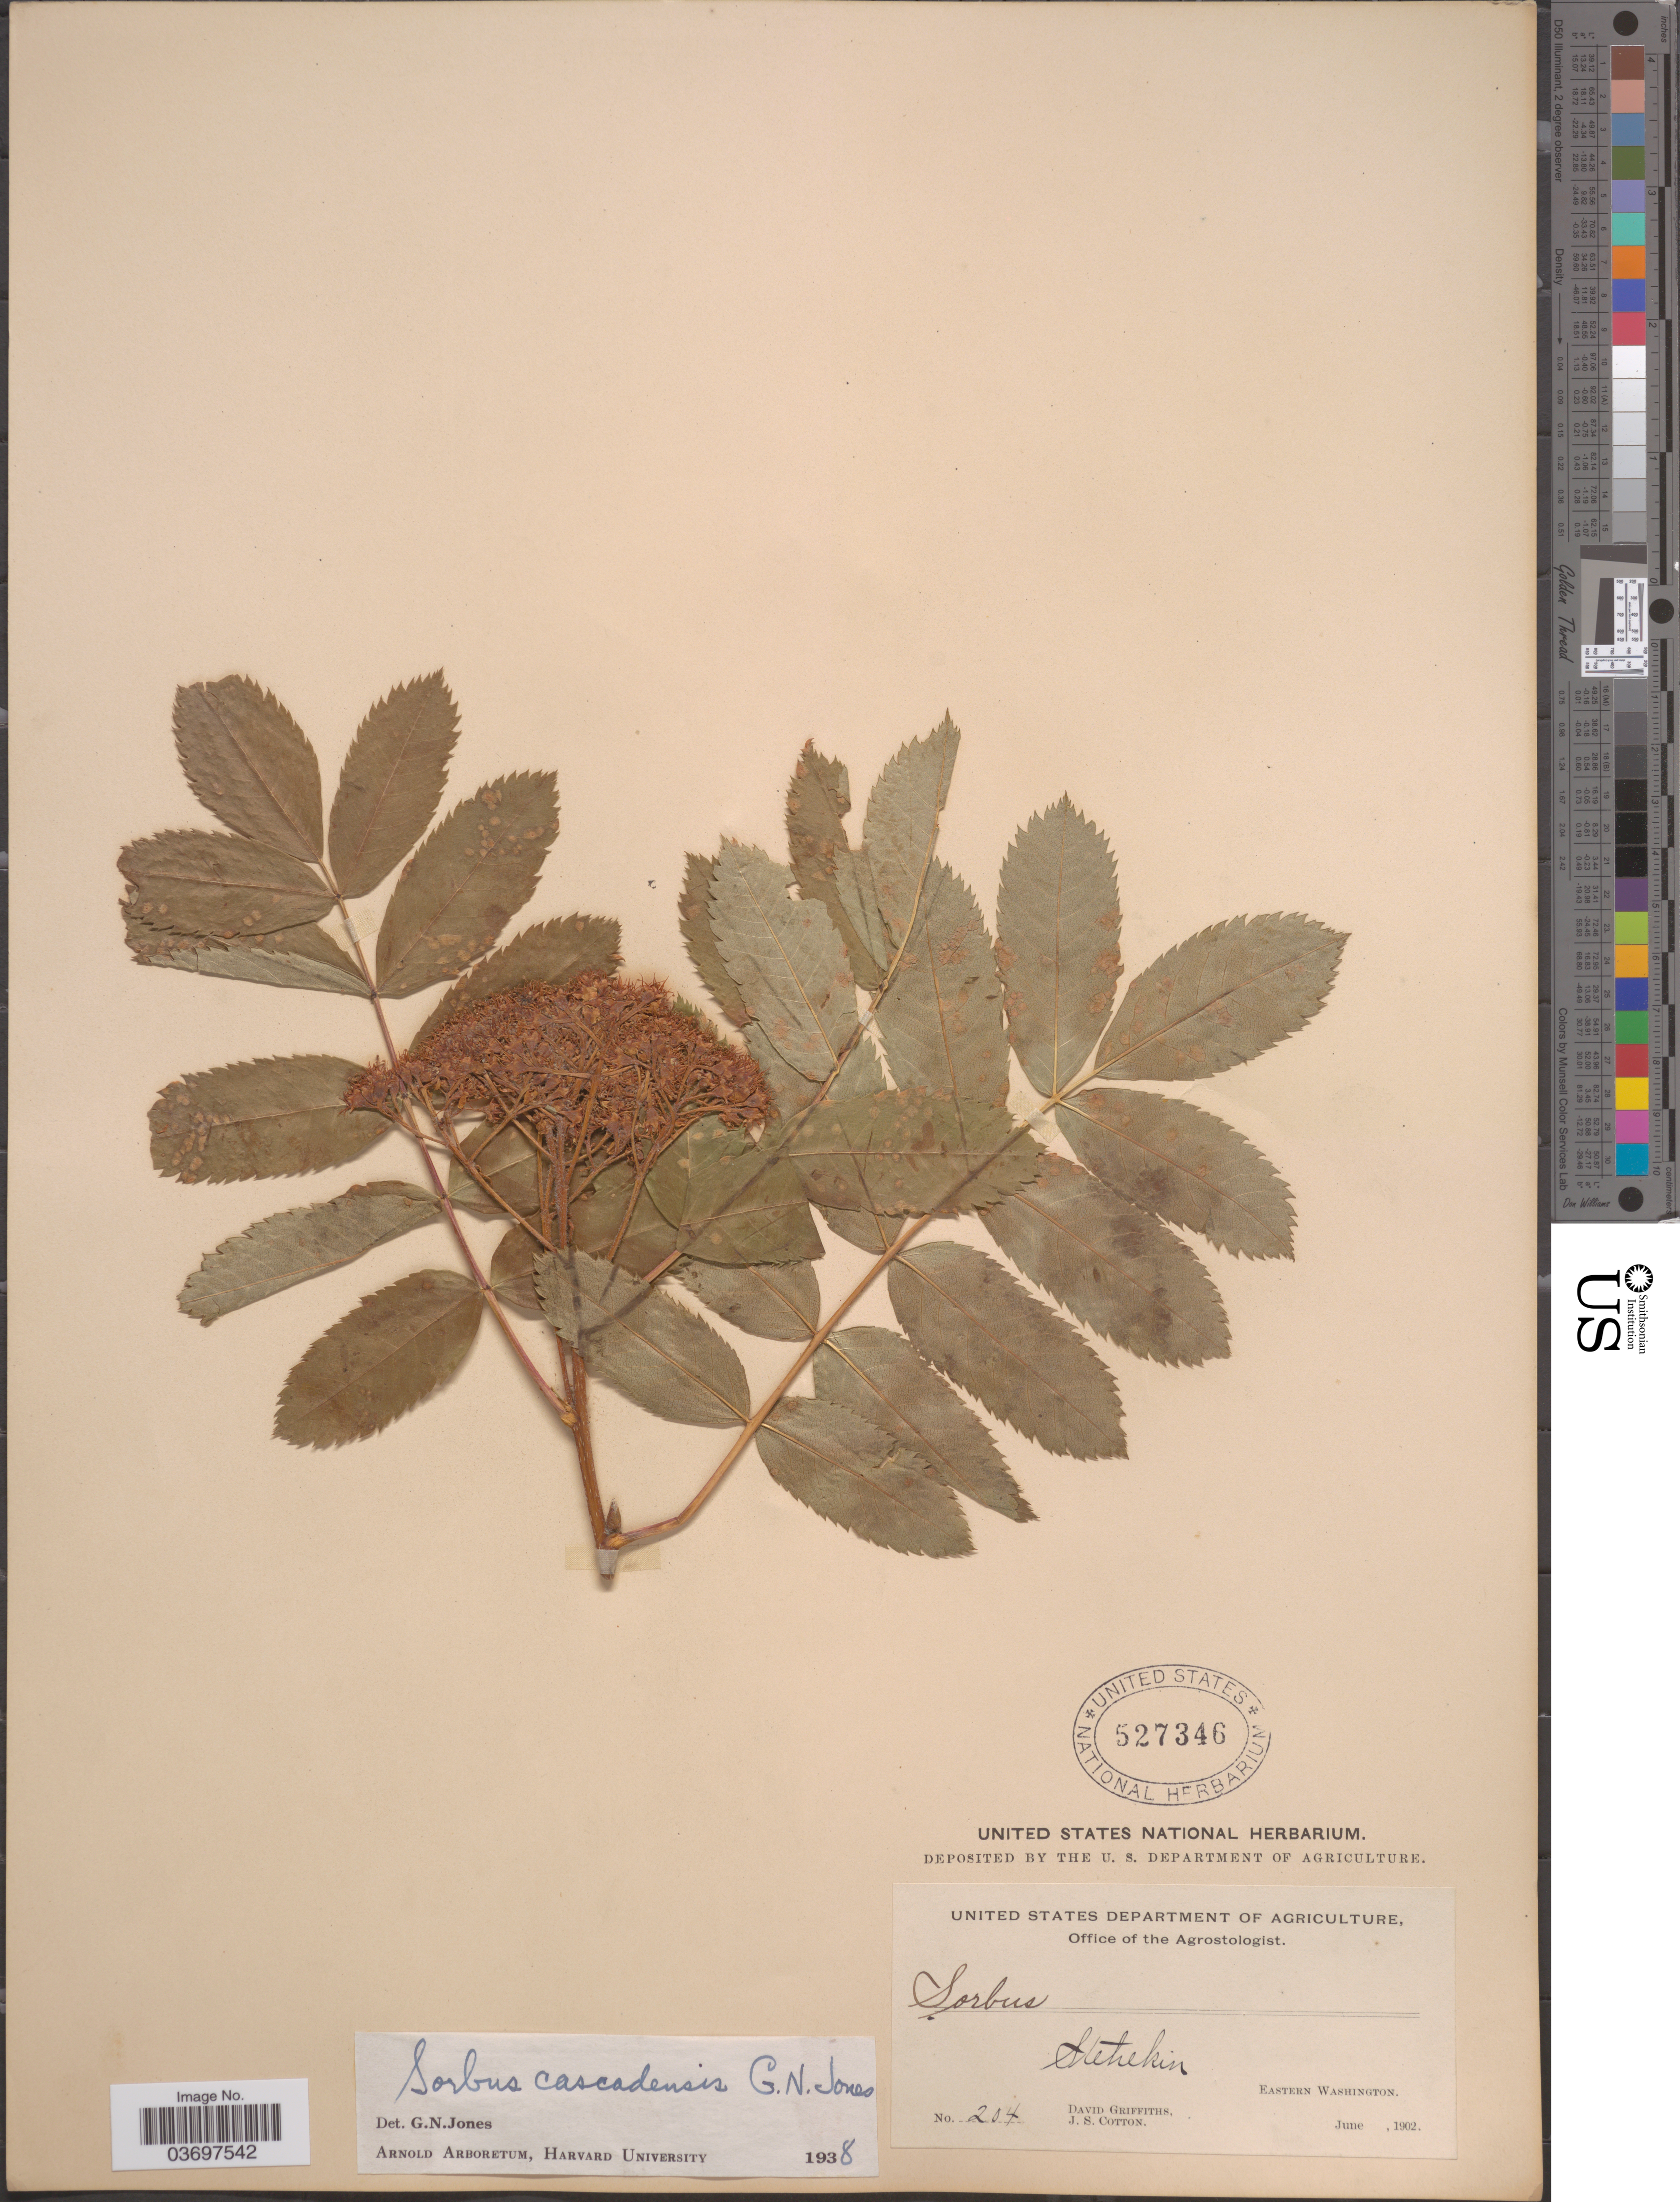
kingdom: Plantae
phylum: Tracheophyta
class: Magnoliopsida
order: Rosales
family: Rosaceae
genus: Sorbus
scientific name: Sorbus cascadensis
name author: G.N. Jones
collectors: D. Griffiths & J. S. Cotton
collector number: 204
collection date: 1902-06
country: United States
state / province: Washington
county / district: Chelan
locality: Stehekin. Eastern Washington.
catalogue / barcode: US 527346